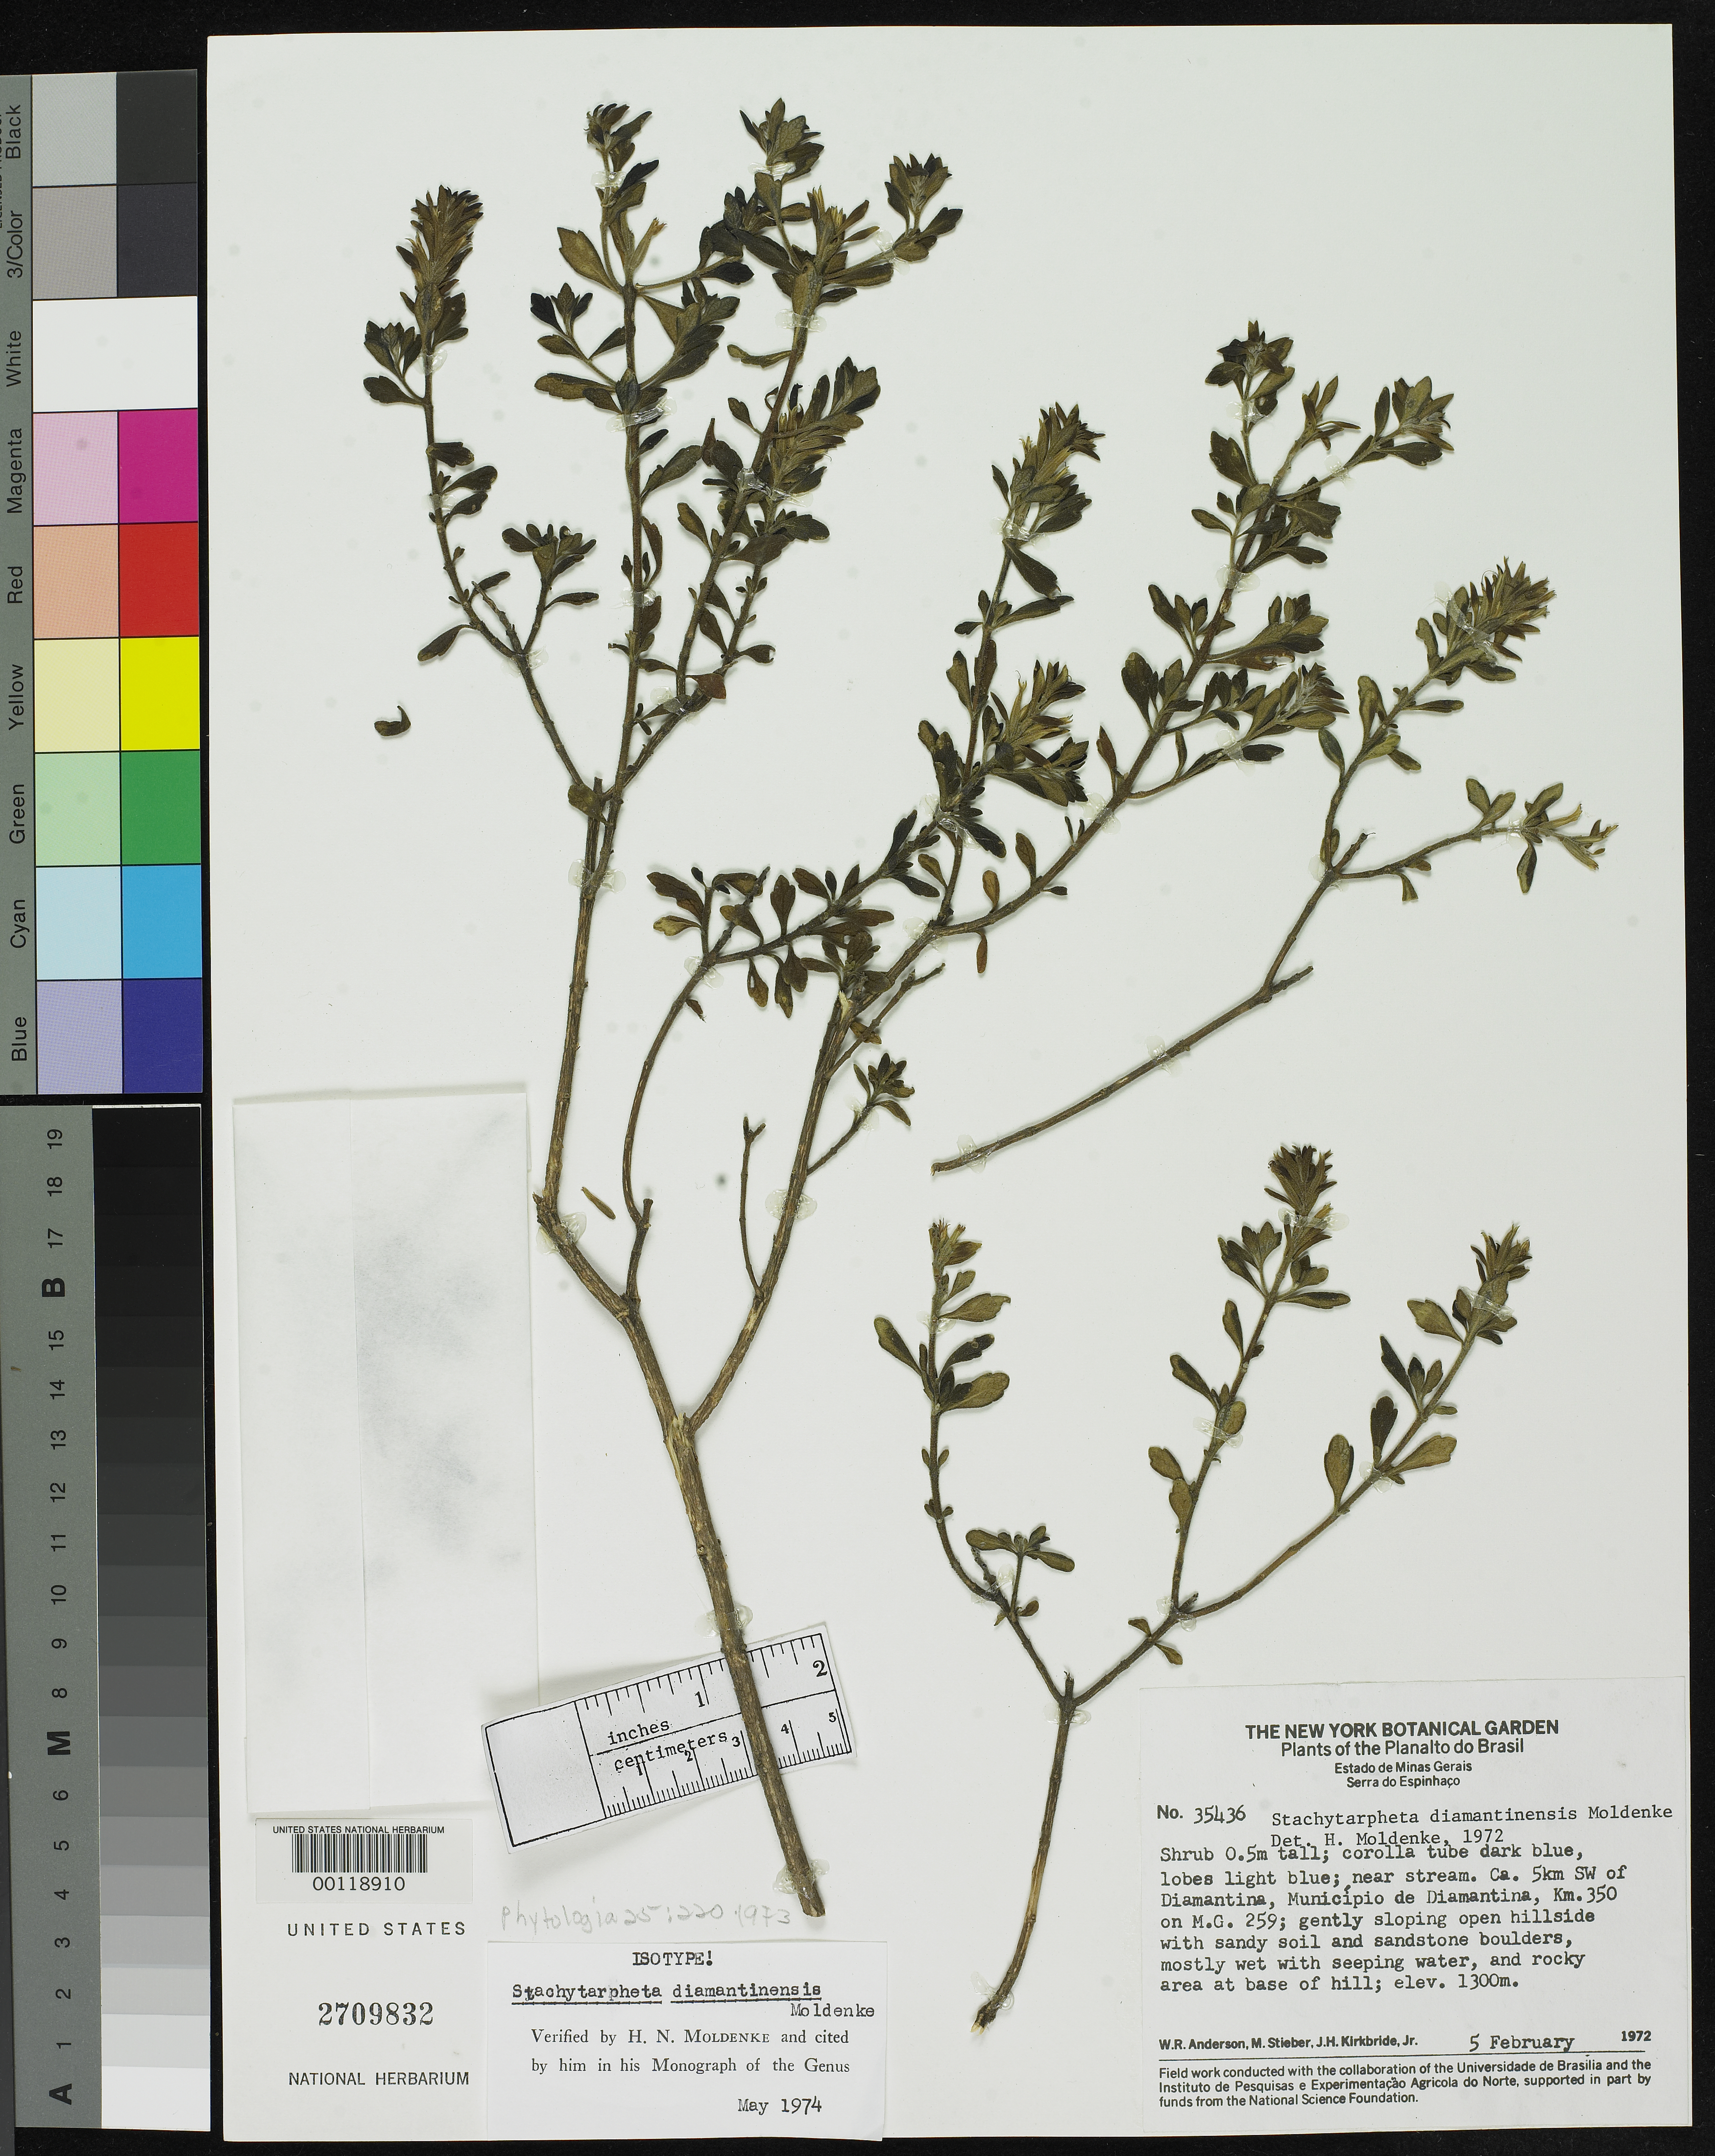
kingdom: Plantae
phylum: Tracheophyta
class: Magnoliopsida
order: Lamiales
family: Verbenaceae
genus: Stachytarpheta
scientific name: Stachytarpheta diamantinensis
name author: Moldenke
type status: Isotype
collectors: W. R. Anderson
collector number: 35436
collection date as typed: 05 Feb 1972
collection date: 1972-02-05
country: Brazil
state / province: Minas Gerais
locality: Diamantina.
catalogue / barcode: US 2709832